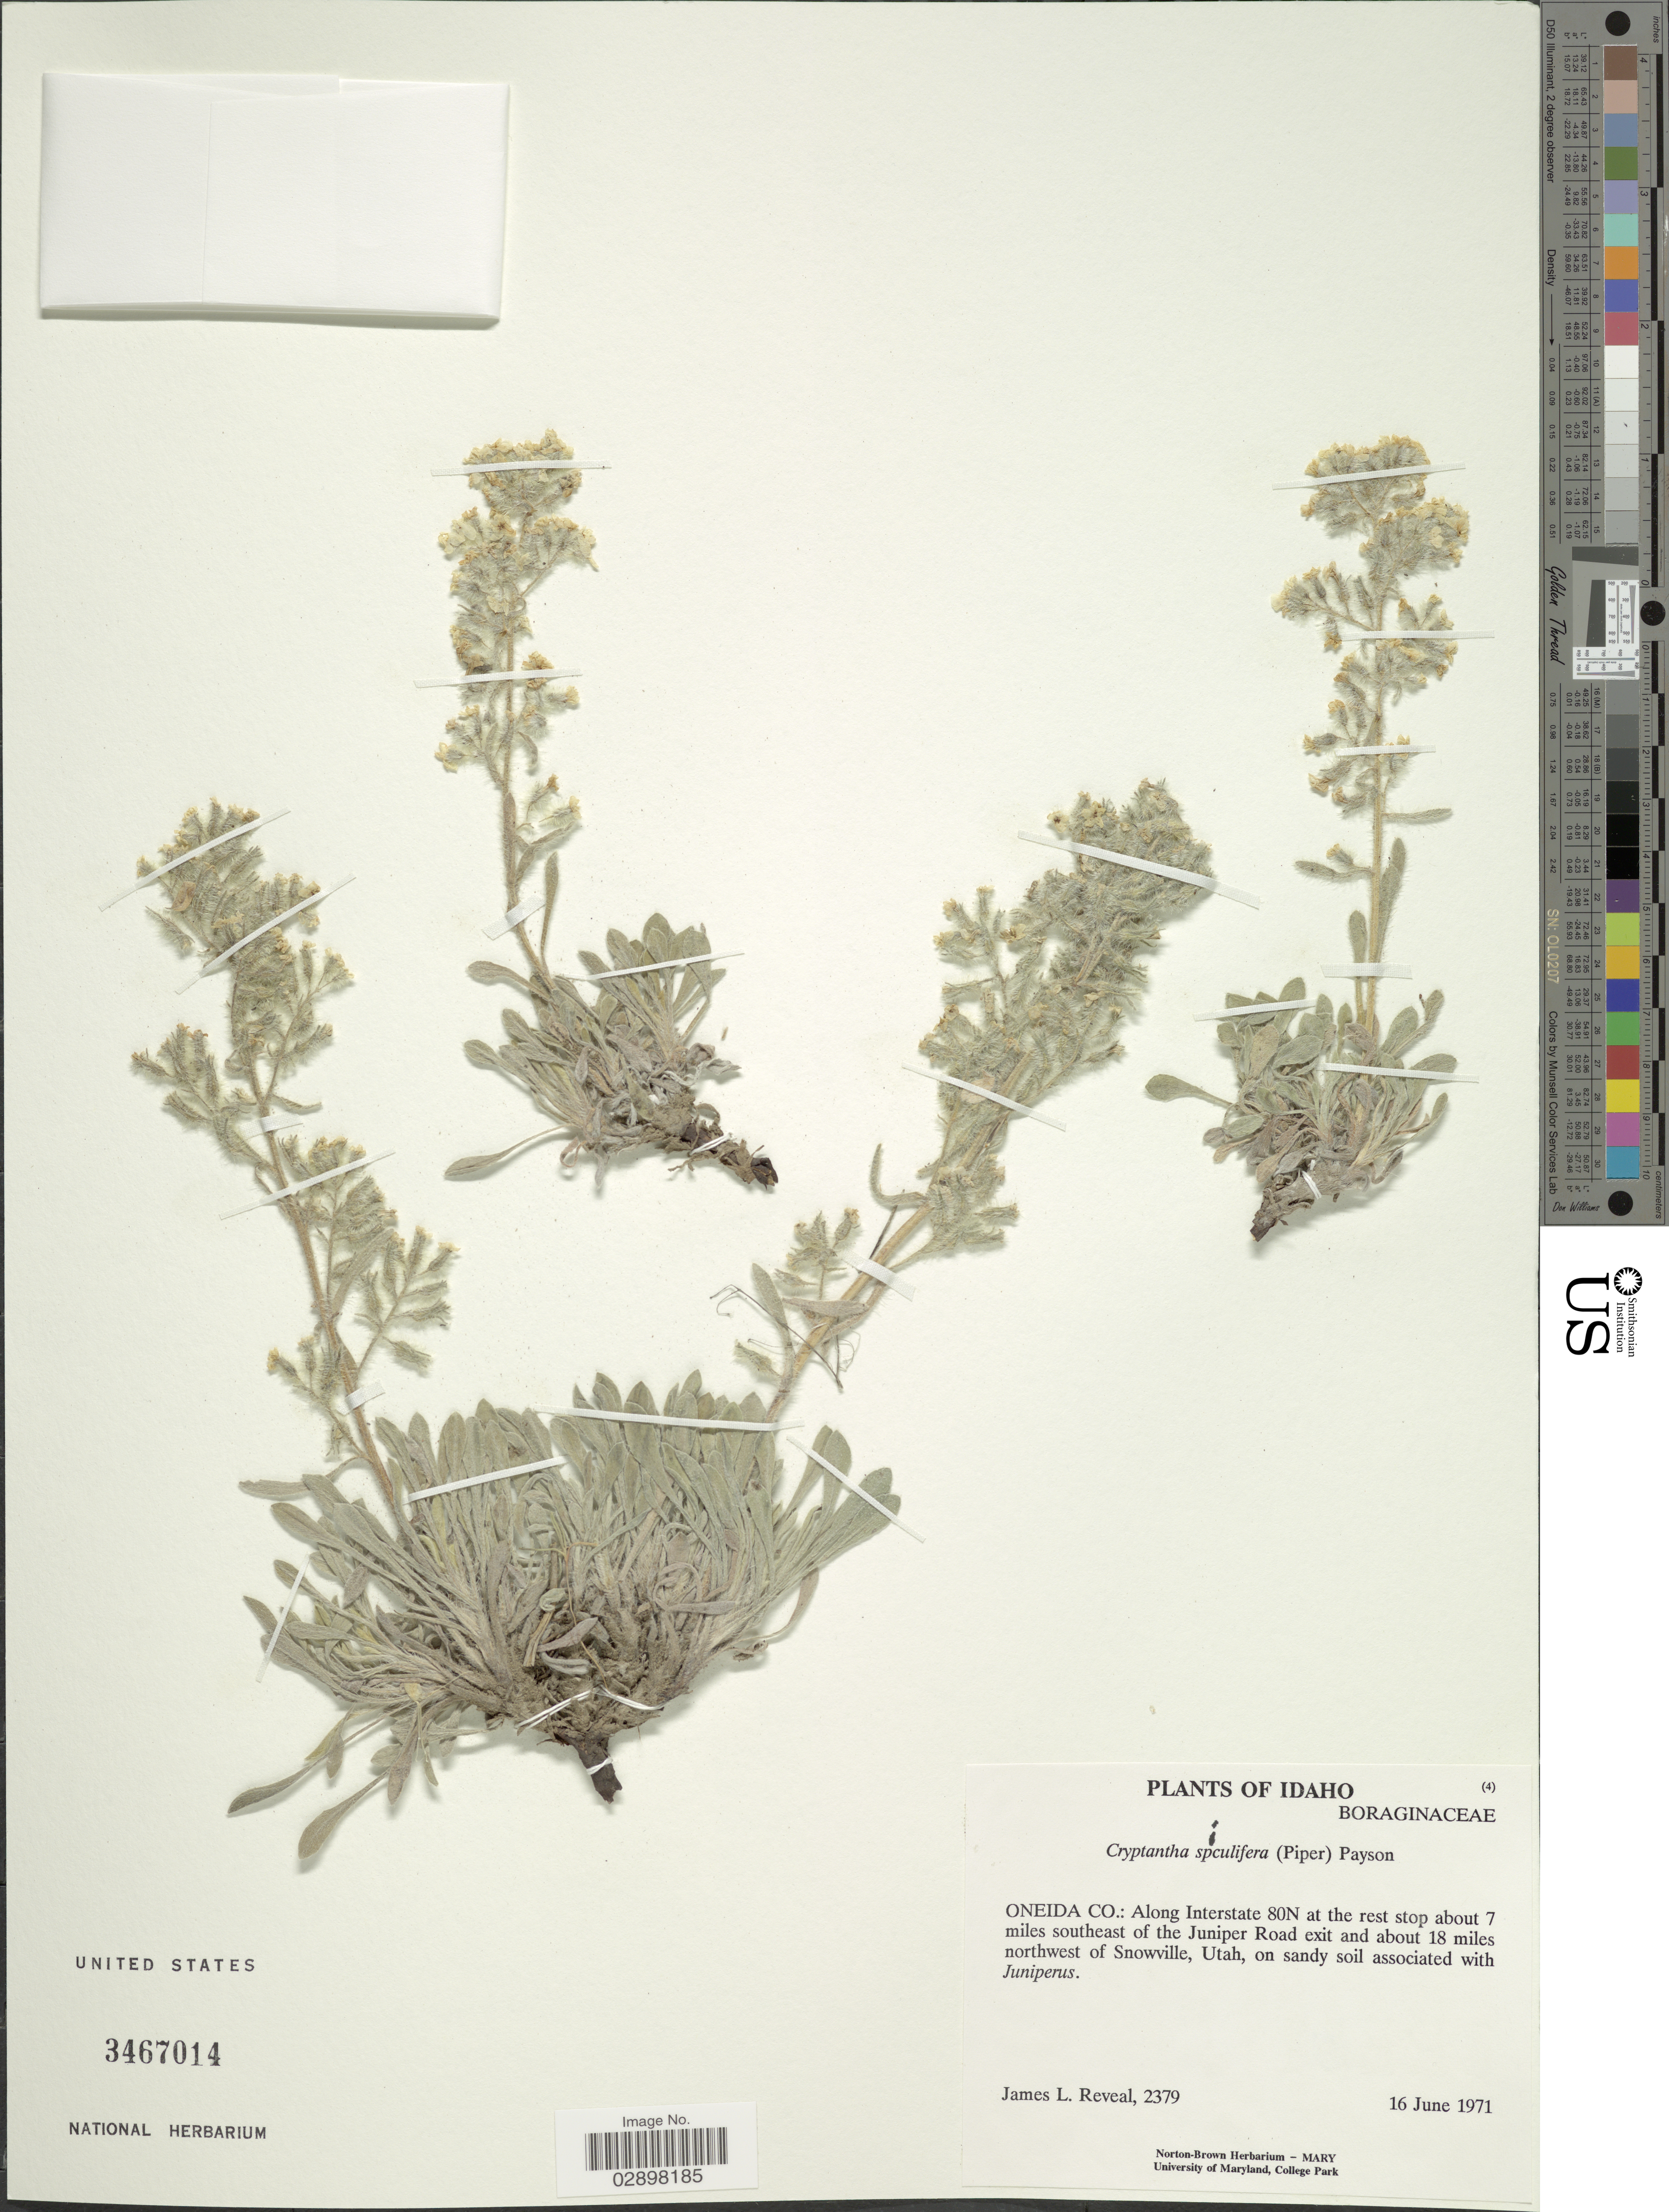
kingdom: Plantae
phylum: Tracheophyta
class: Magnoliopsida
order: Boraginales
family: Boraginaceae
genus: Cryptantha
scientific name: Cryptantha spiculifera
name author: (Piper) Payson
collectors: J. L. Reveal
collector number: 2379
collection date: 1971-06-16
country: United States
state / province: Utah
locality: Oneida Co.: Along Interstate 80N at the rest stop about 7 miles southeast of the Juniper Road exit and about 18 miles northwest of Snowville, Utah.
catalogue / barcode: US 3467014